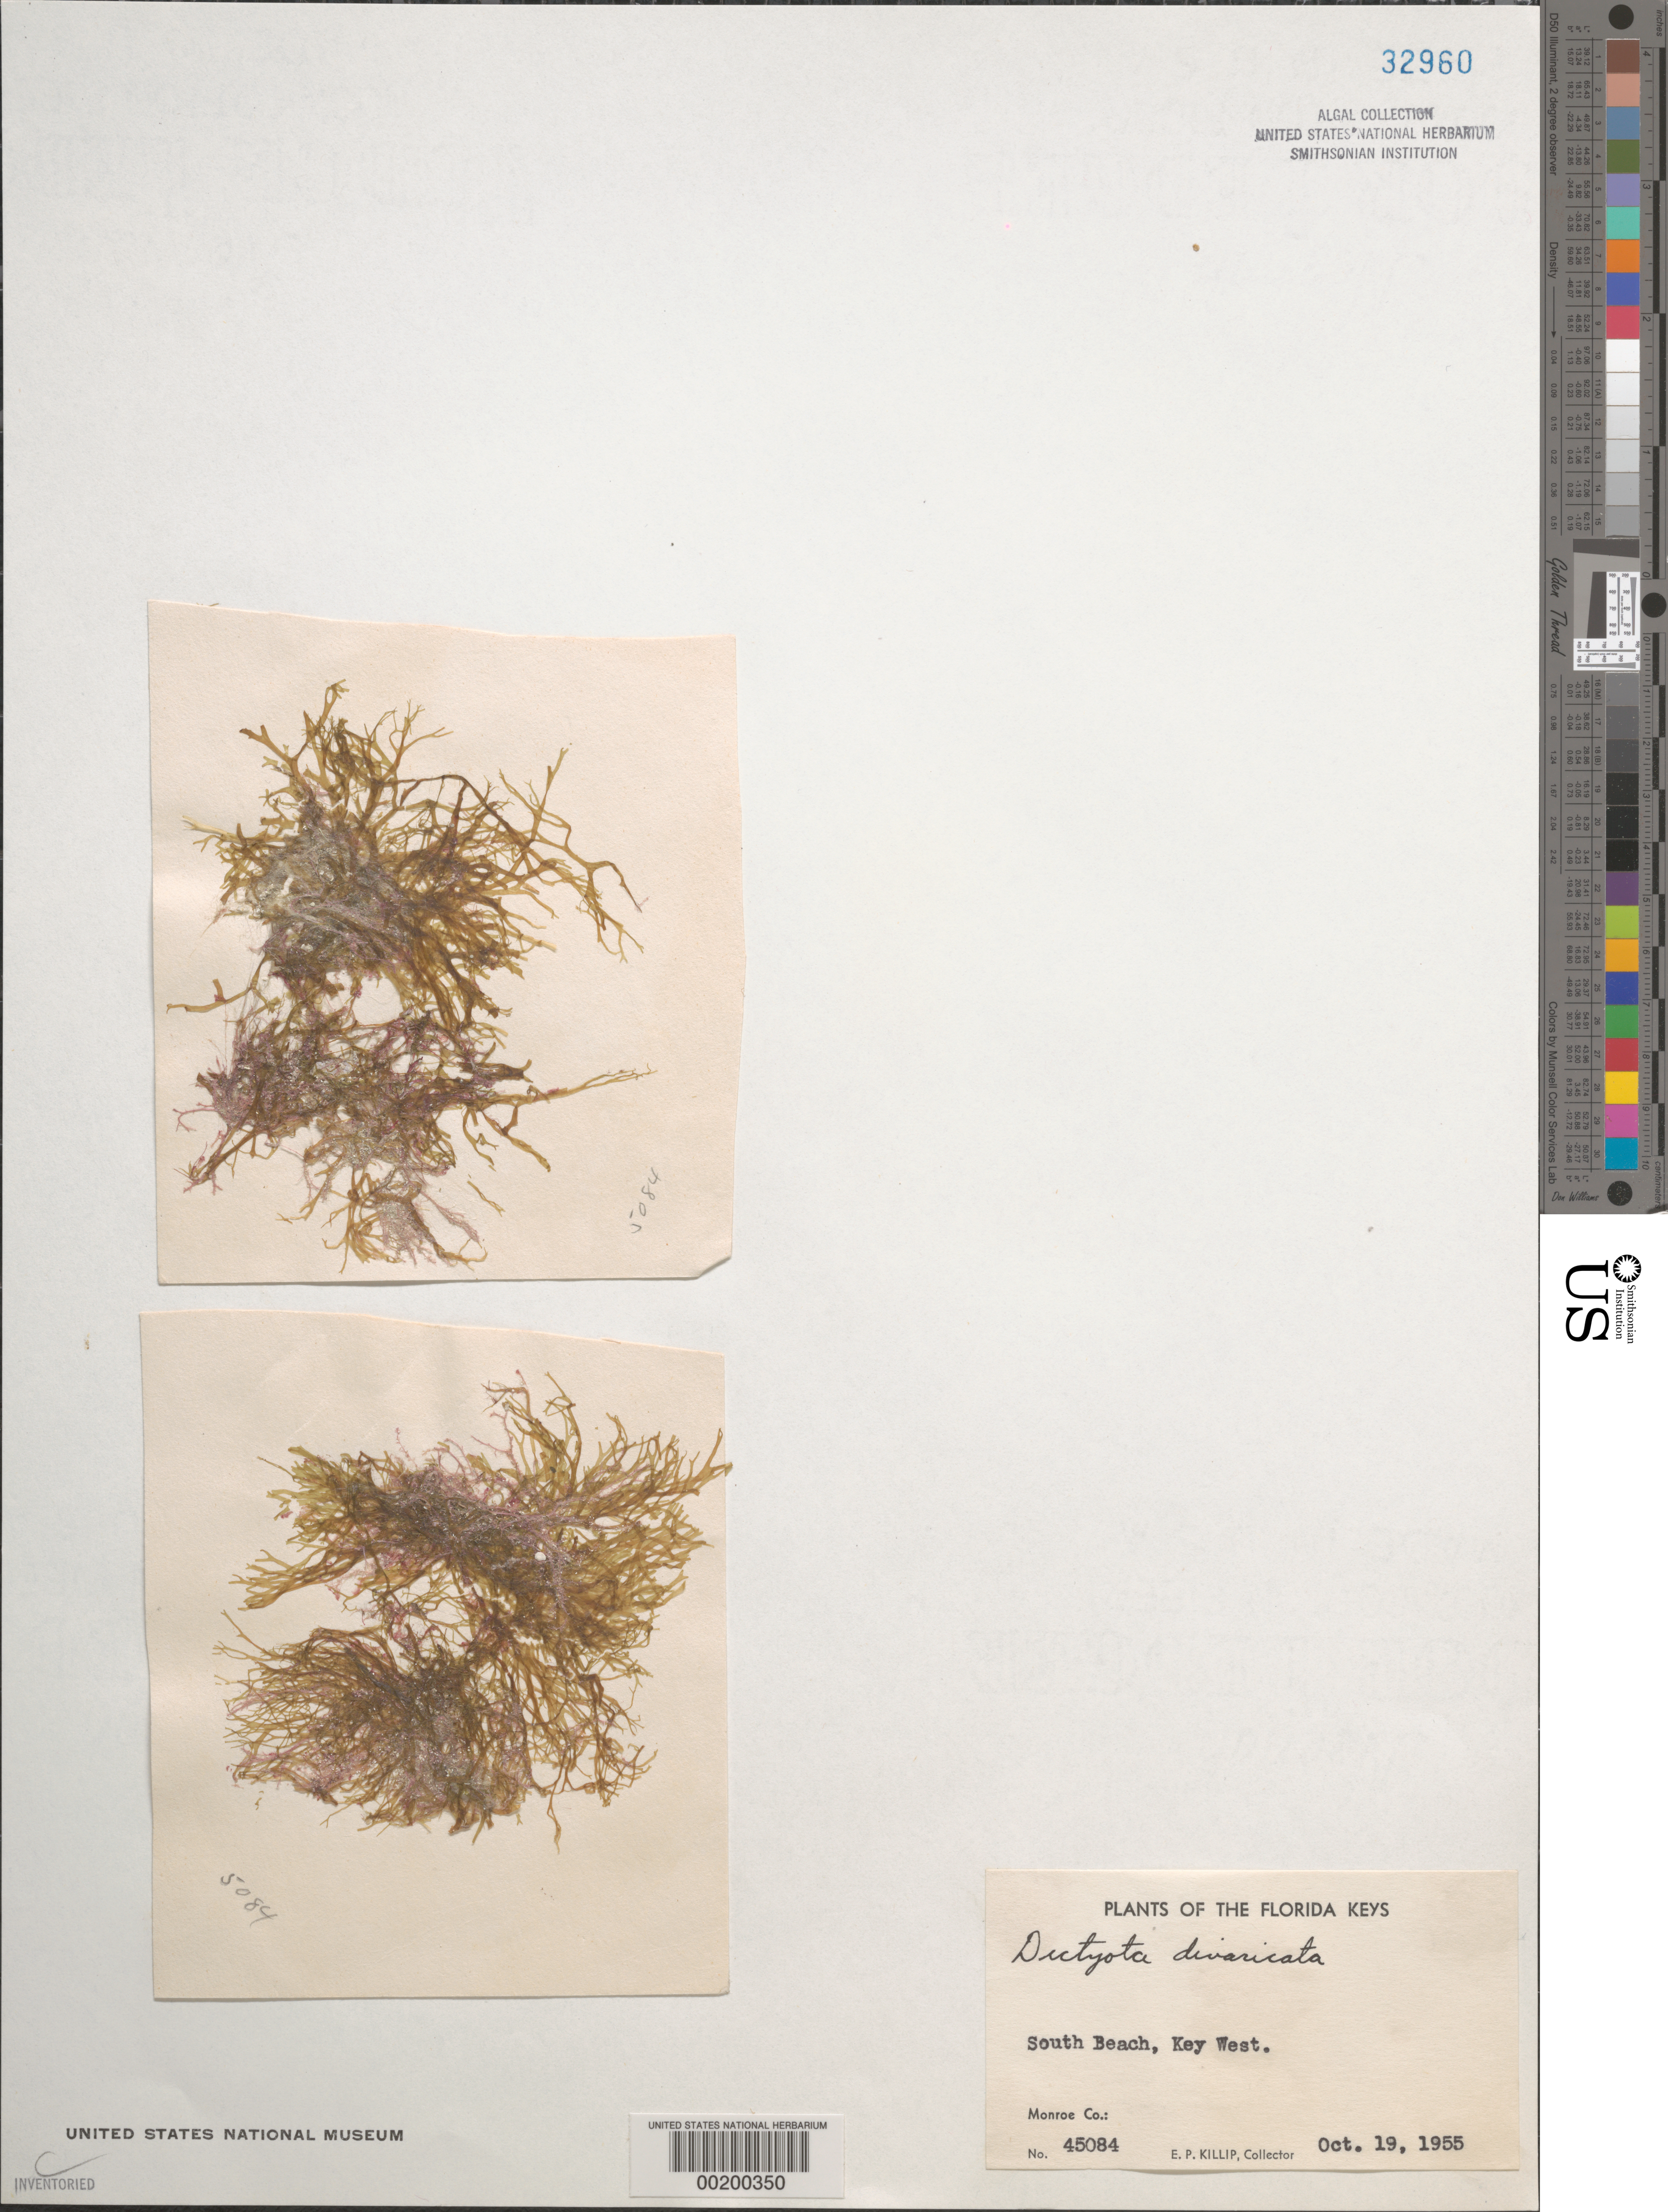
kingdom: Chromista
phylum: Ochrophyta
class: Phaeophyceae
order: Dictyotales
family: Dictyotaceae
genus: Dictyota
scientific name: Dictyota implexa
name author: (Desfontaines) J.V.Lamouroux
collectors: E. P. Killip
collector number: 45084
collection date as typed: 19 Oct 1955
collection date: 1955-10-19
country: United States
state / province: Florida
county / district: Monroe County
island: Key West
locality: South Beach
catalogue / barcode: US 32960